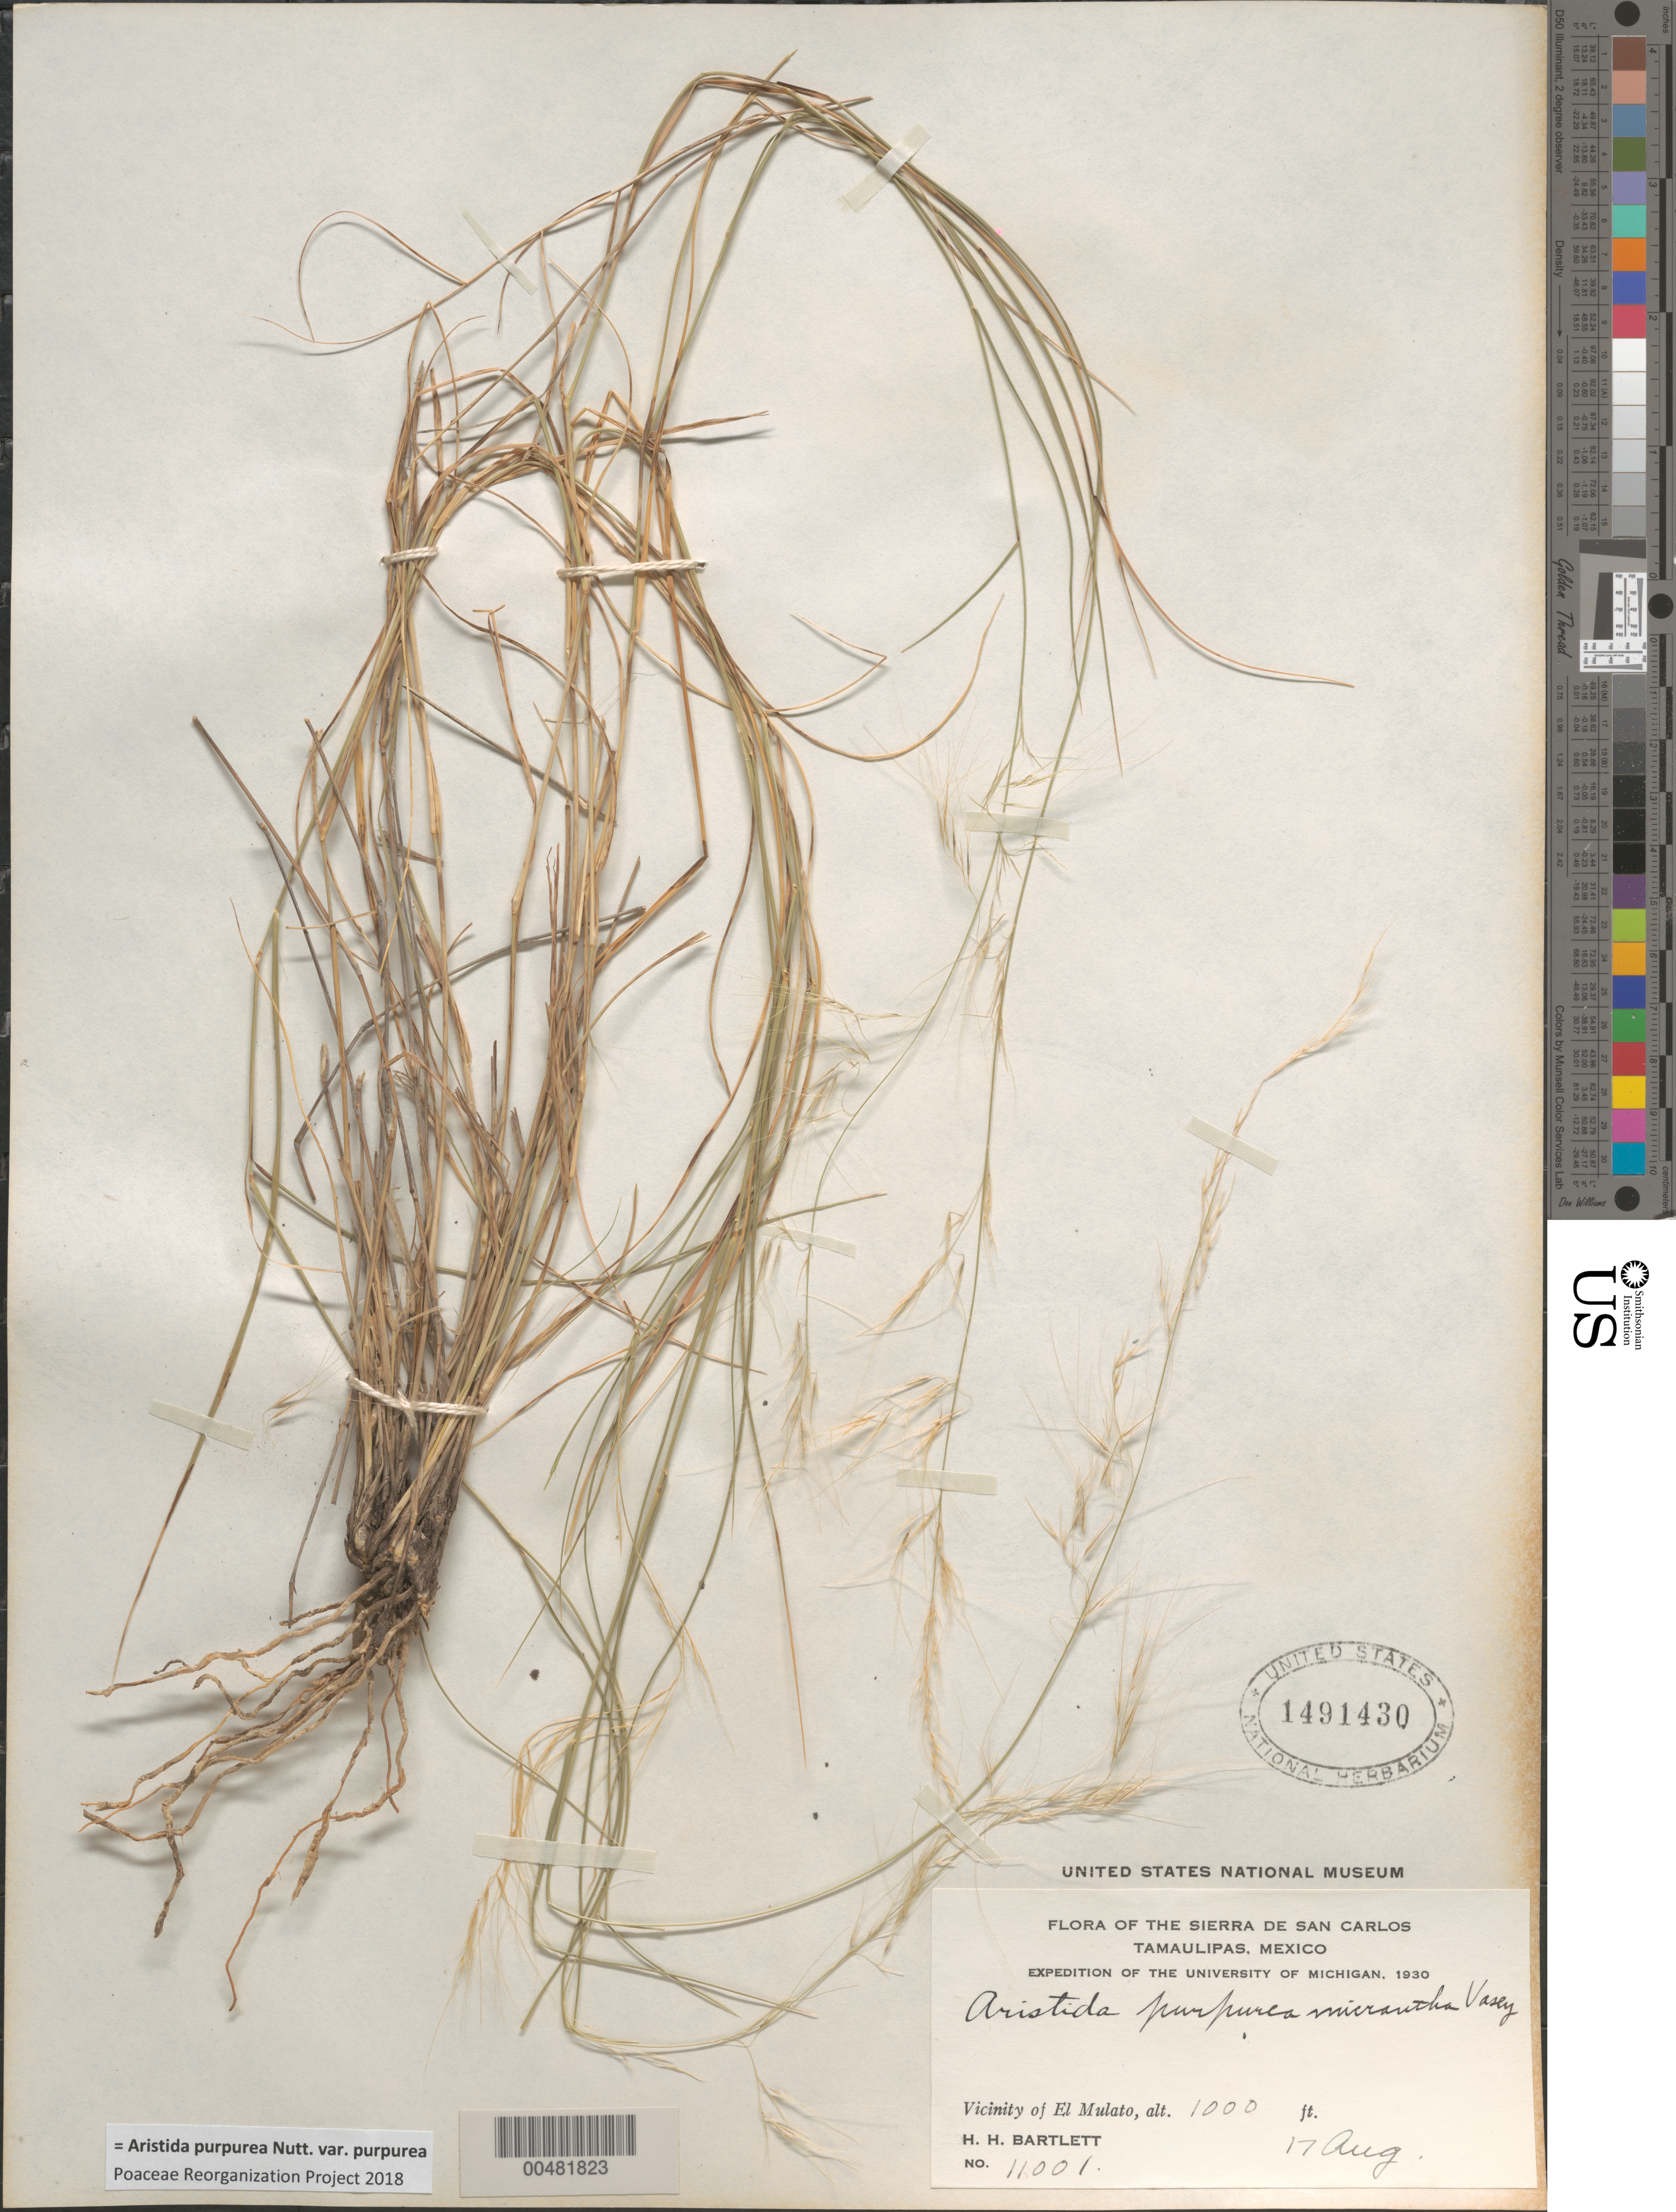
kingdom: Plantae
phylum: Tracheophyta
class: Liliopsida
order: Poales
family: Poaceae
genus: Aristida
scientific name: Aristida purpurea var. purpurea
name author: Nutt.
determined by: Poaceae Reorganization Project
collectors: H. H. Bartlett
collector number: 11001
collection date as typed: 17 Aug 1930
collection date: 1930-08-17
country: Mexico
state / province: Tamaulipas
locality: Vicinity of El Mulato, Sierra de San Carlos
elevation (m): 305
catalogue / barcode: US 1491430